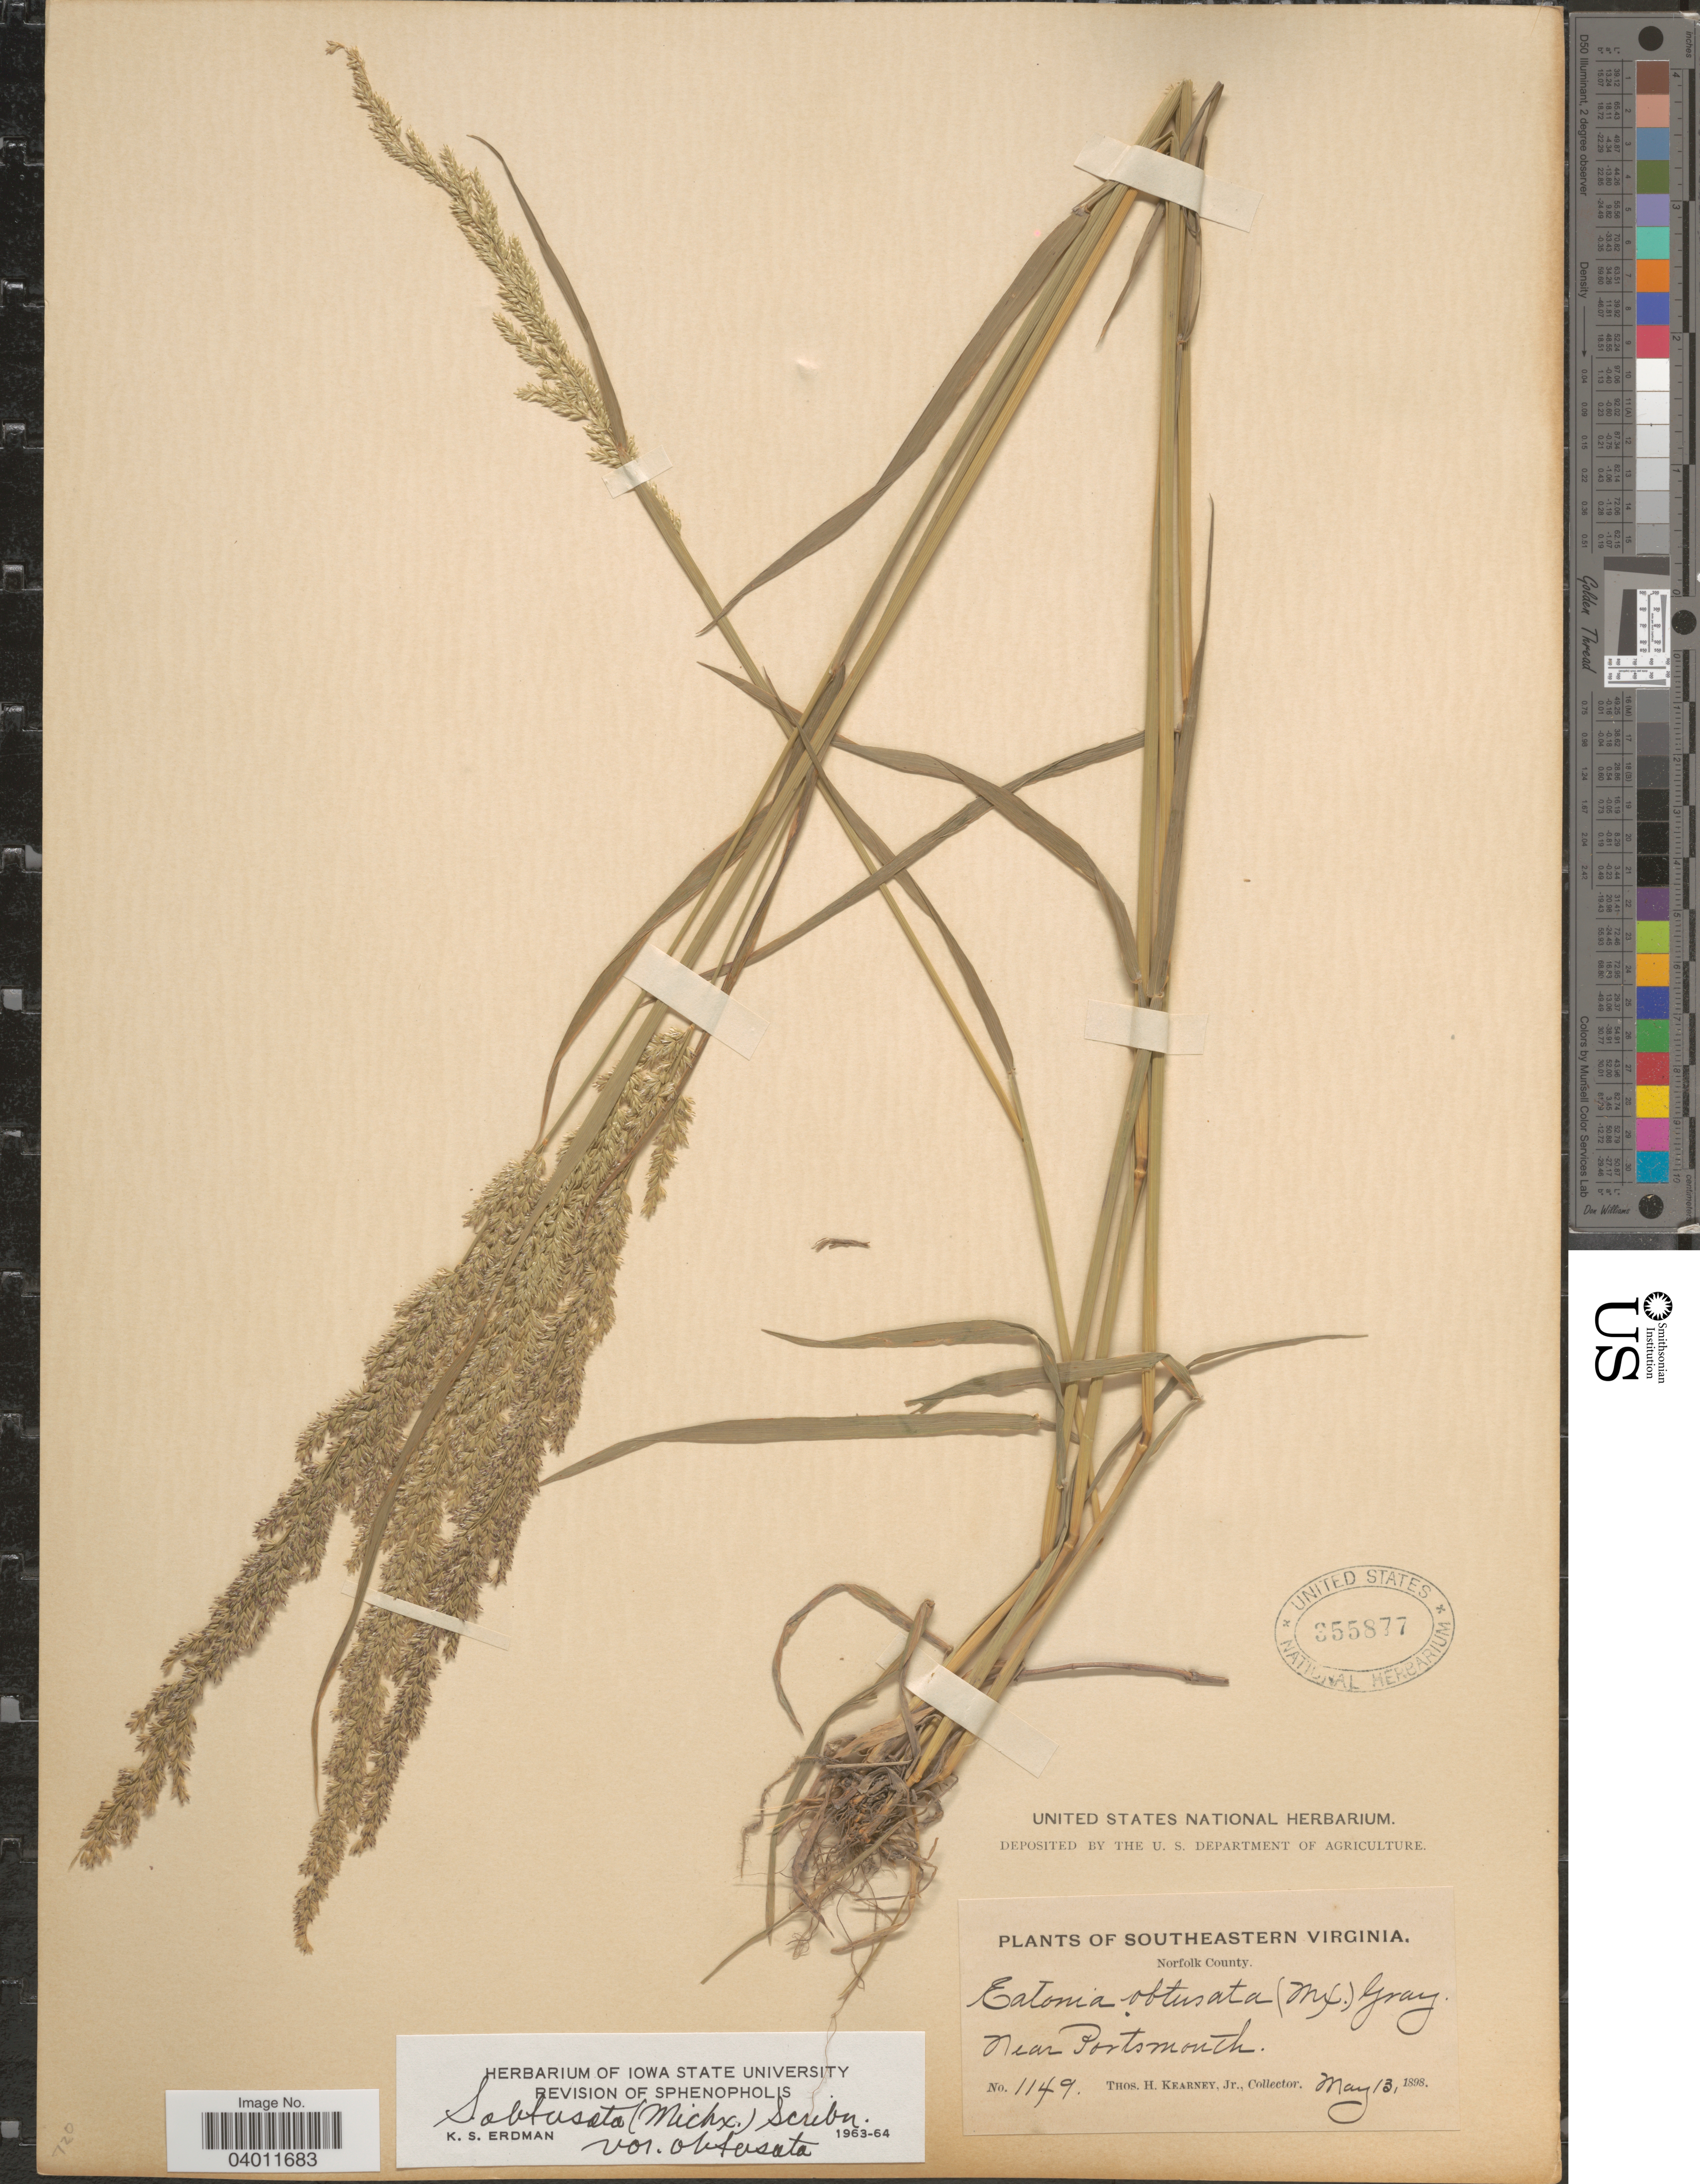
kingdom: Plantae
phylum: Tracheophyta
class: Liliopsida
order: Poales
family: Poaceae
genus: Sphenopholis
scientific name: Sphenopholis obtusata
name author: (Michx.) Scribn.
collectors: T. H. Kearney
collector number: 1149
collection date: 1898-05-13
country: United States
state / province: Virginia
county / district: City of Norfolk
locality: Southeastern Virginia. Norfolk County. Near Portsmouth.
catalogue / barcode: US 355877